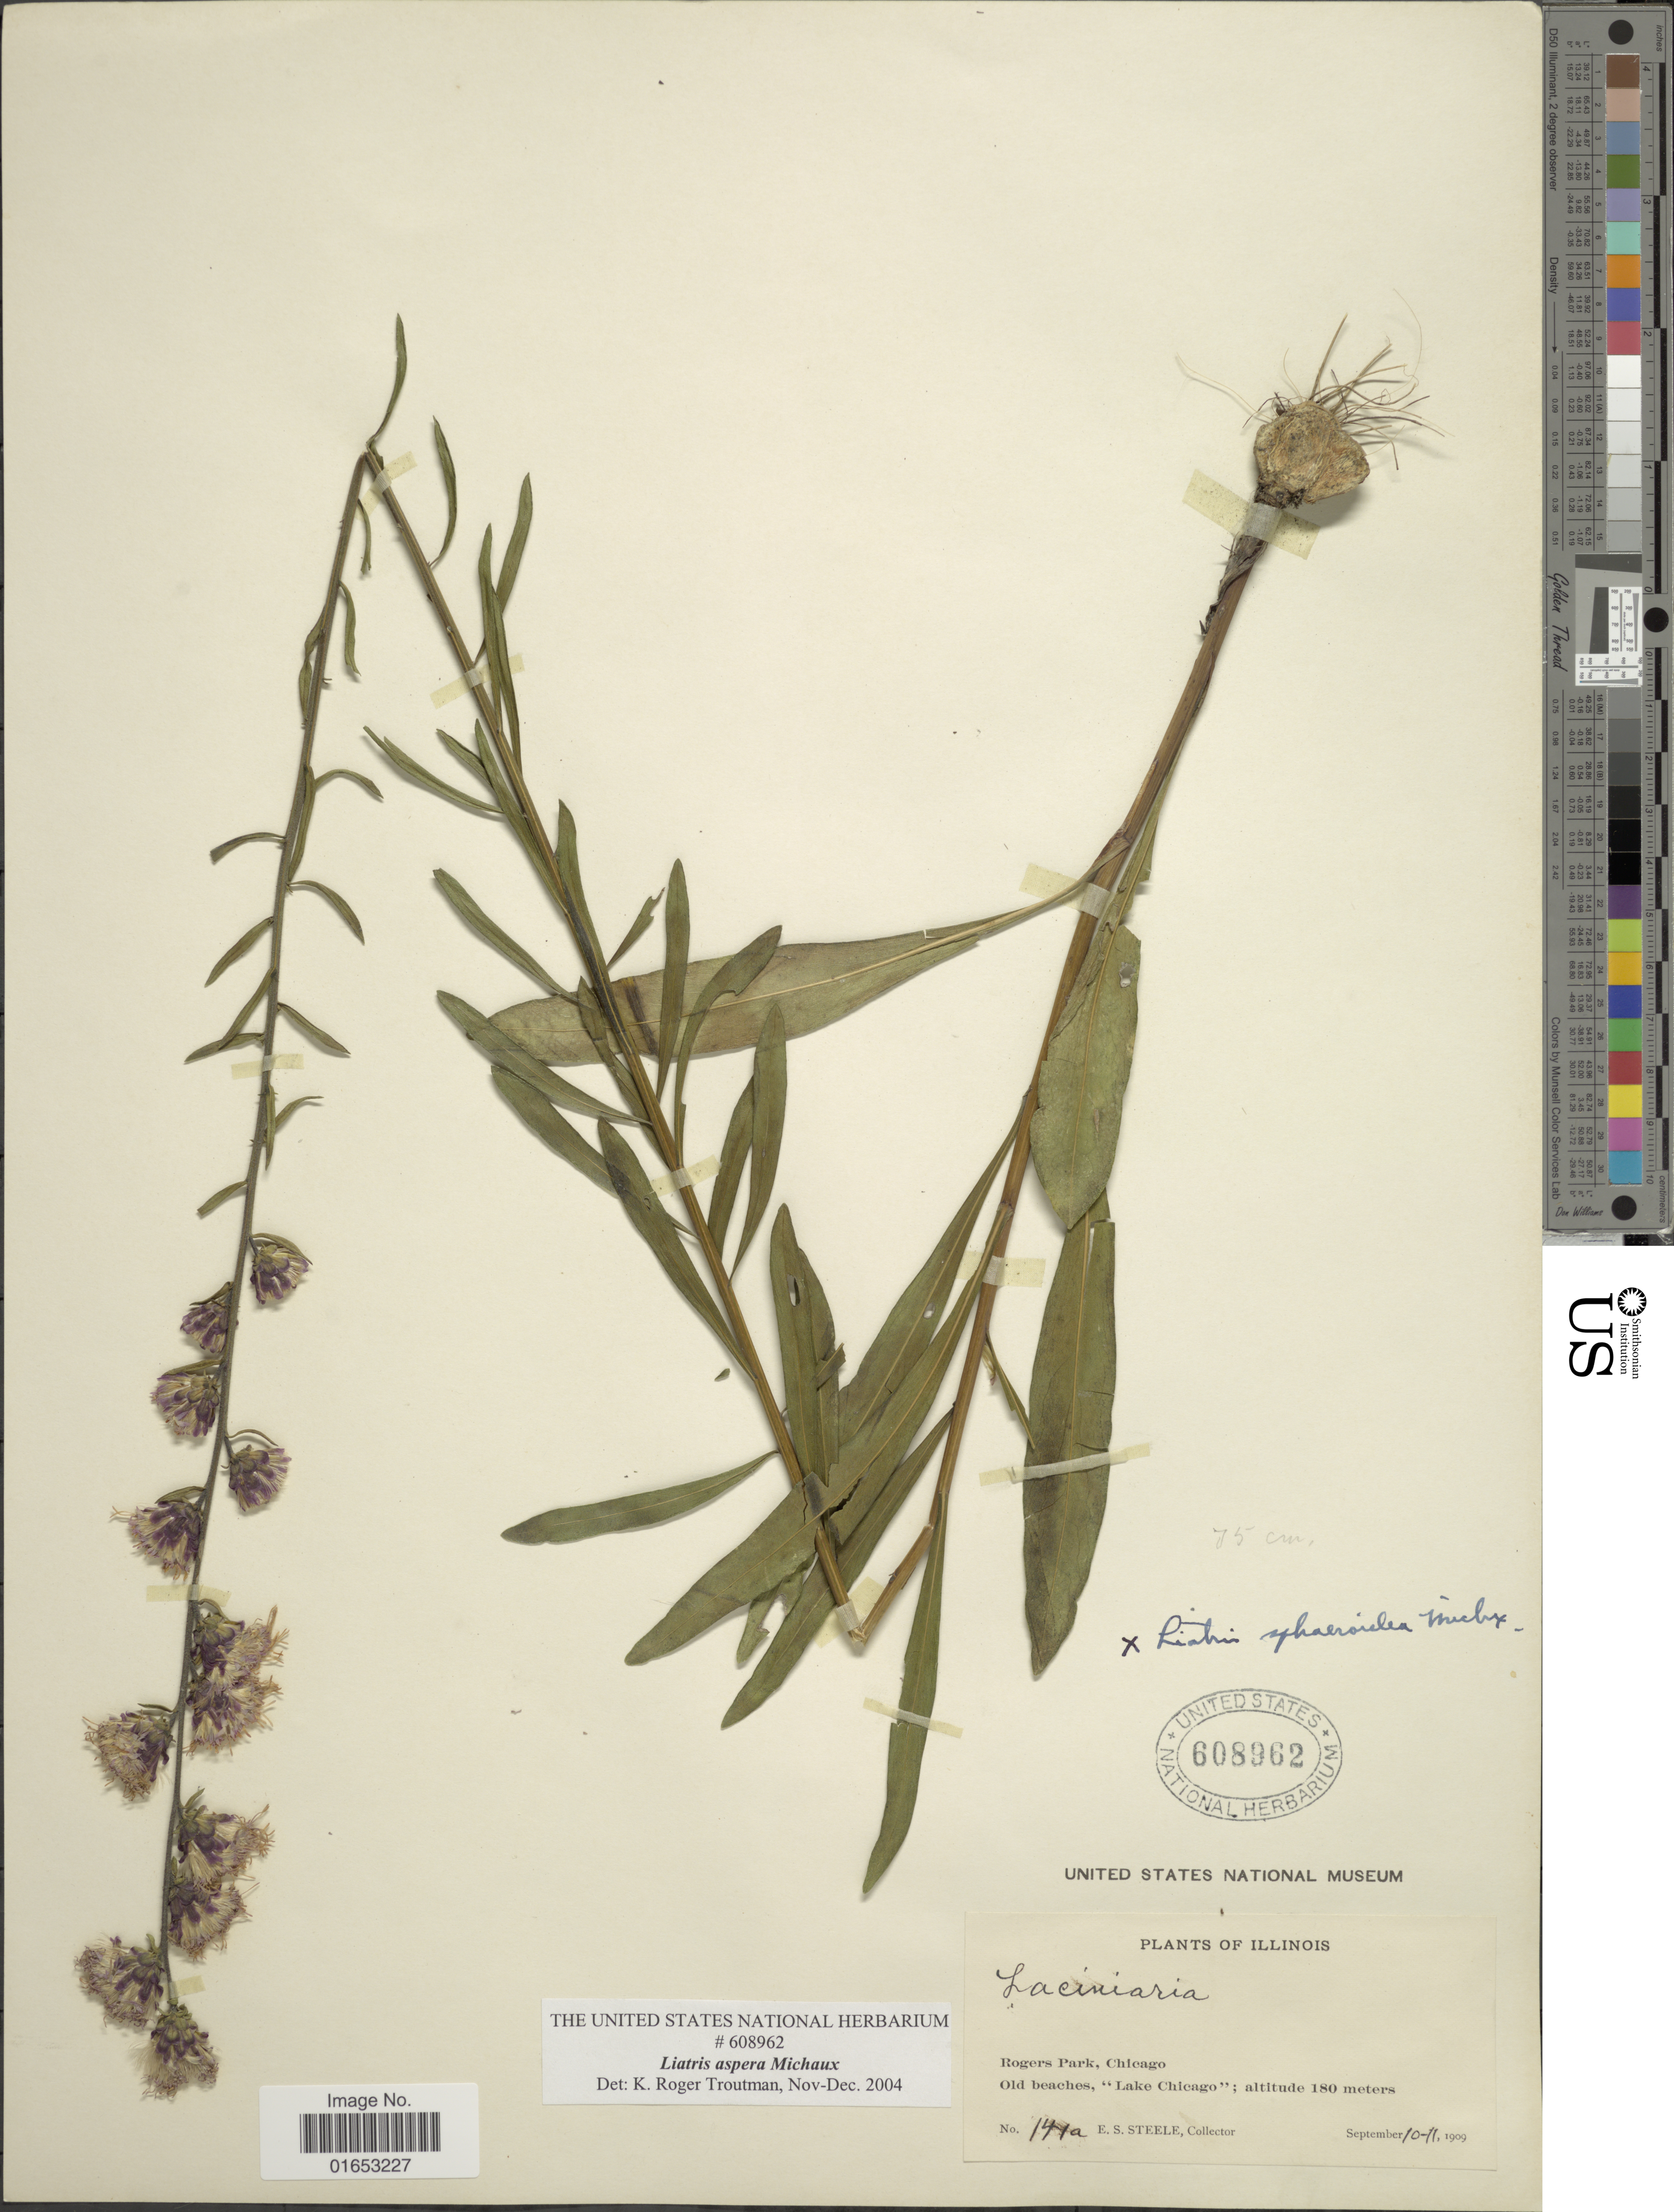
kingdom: Plantae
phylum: Tracheophyta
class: Magnoliopsida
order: Asterales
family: Asteraceae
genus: Liatris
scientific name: Liatris aspera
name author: Michx.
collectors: E. Steele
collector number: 141a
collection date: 1909-09-10/1909-09-11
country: United States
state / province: Illinois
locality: Rogers Park, Chicago, Old beaches, "Lake Chicago"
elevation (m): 180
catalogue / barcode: US 608962